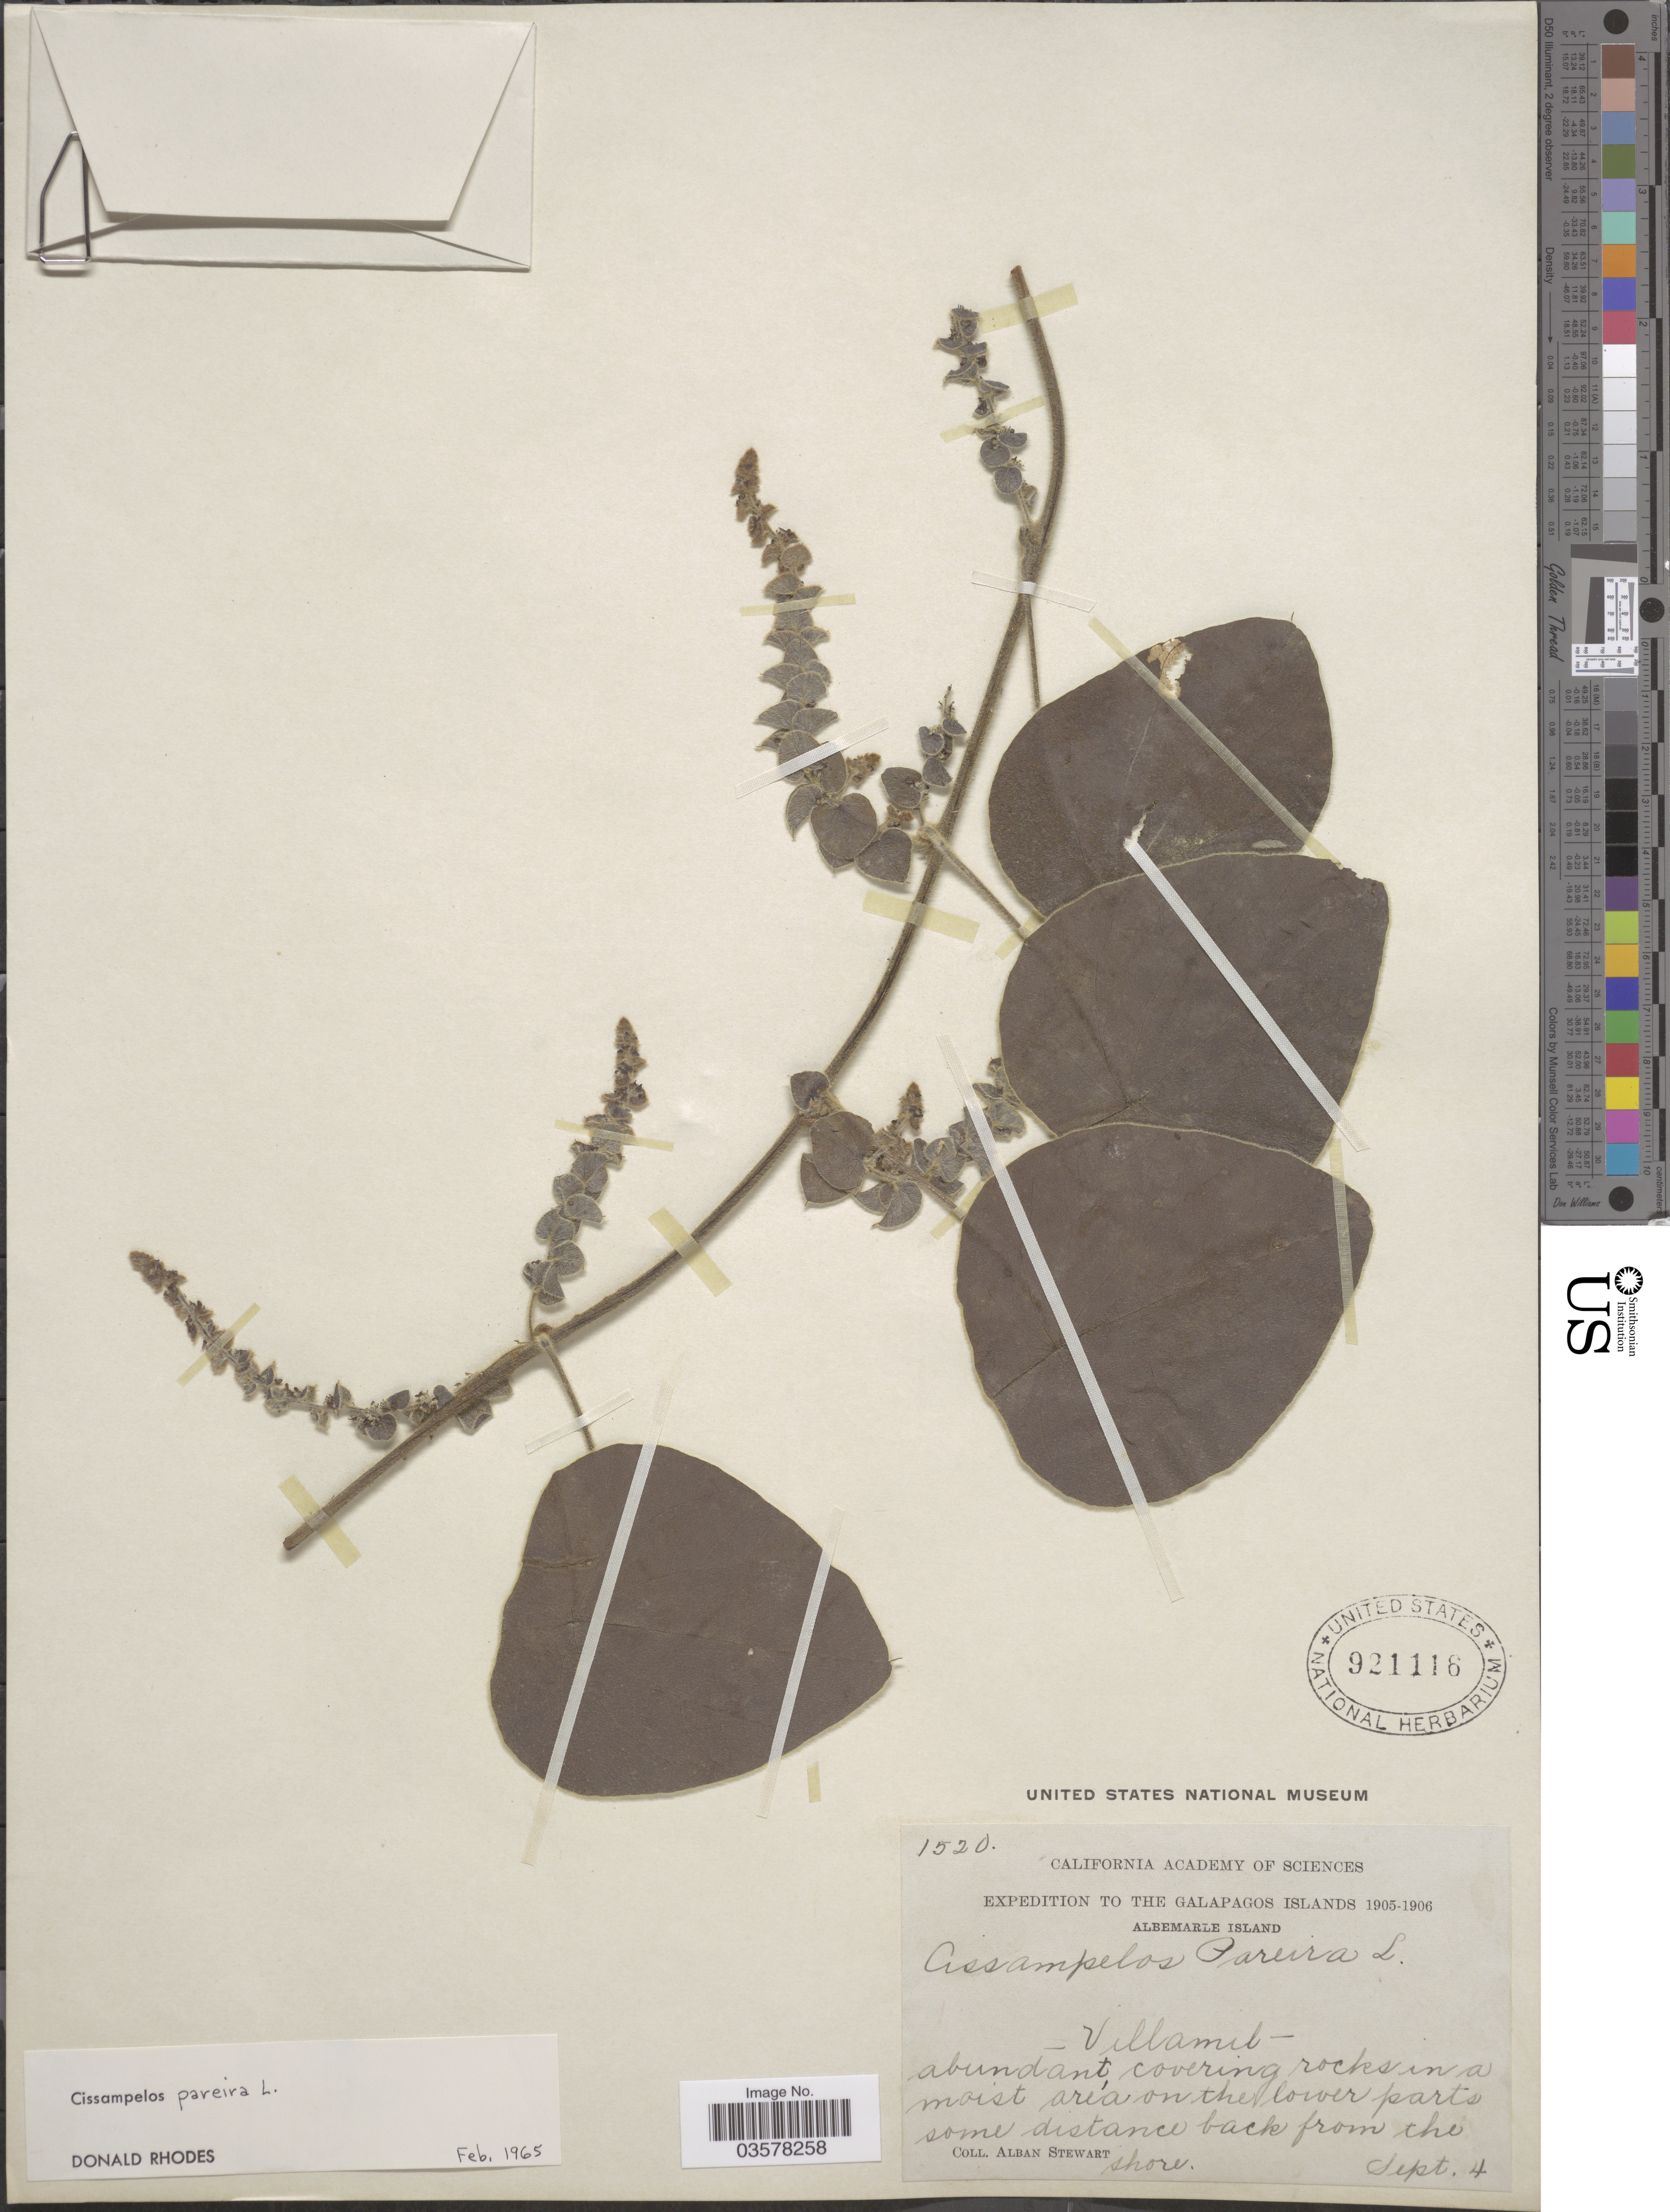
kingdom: Plantae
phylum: Tracheophyta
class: Magnoliopsida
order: Ranunculales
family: Menispermaceae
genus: Cissampelos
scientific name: Cissampelos pareira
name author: L.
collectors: A. Stewart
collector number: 1520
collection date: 1905-09-04/1906-09-04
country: Ecuador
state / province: Colón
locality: The Galapagos Islands. Albemarle Island. Villamil.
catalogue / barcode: US 921116